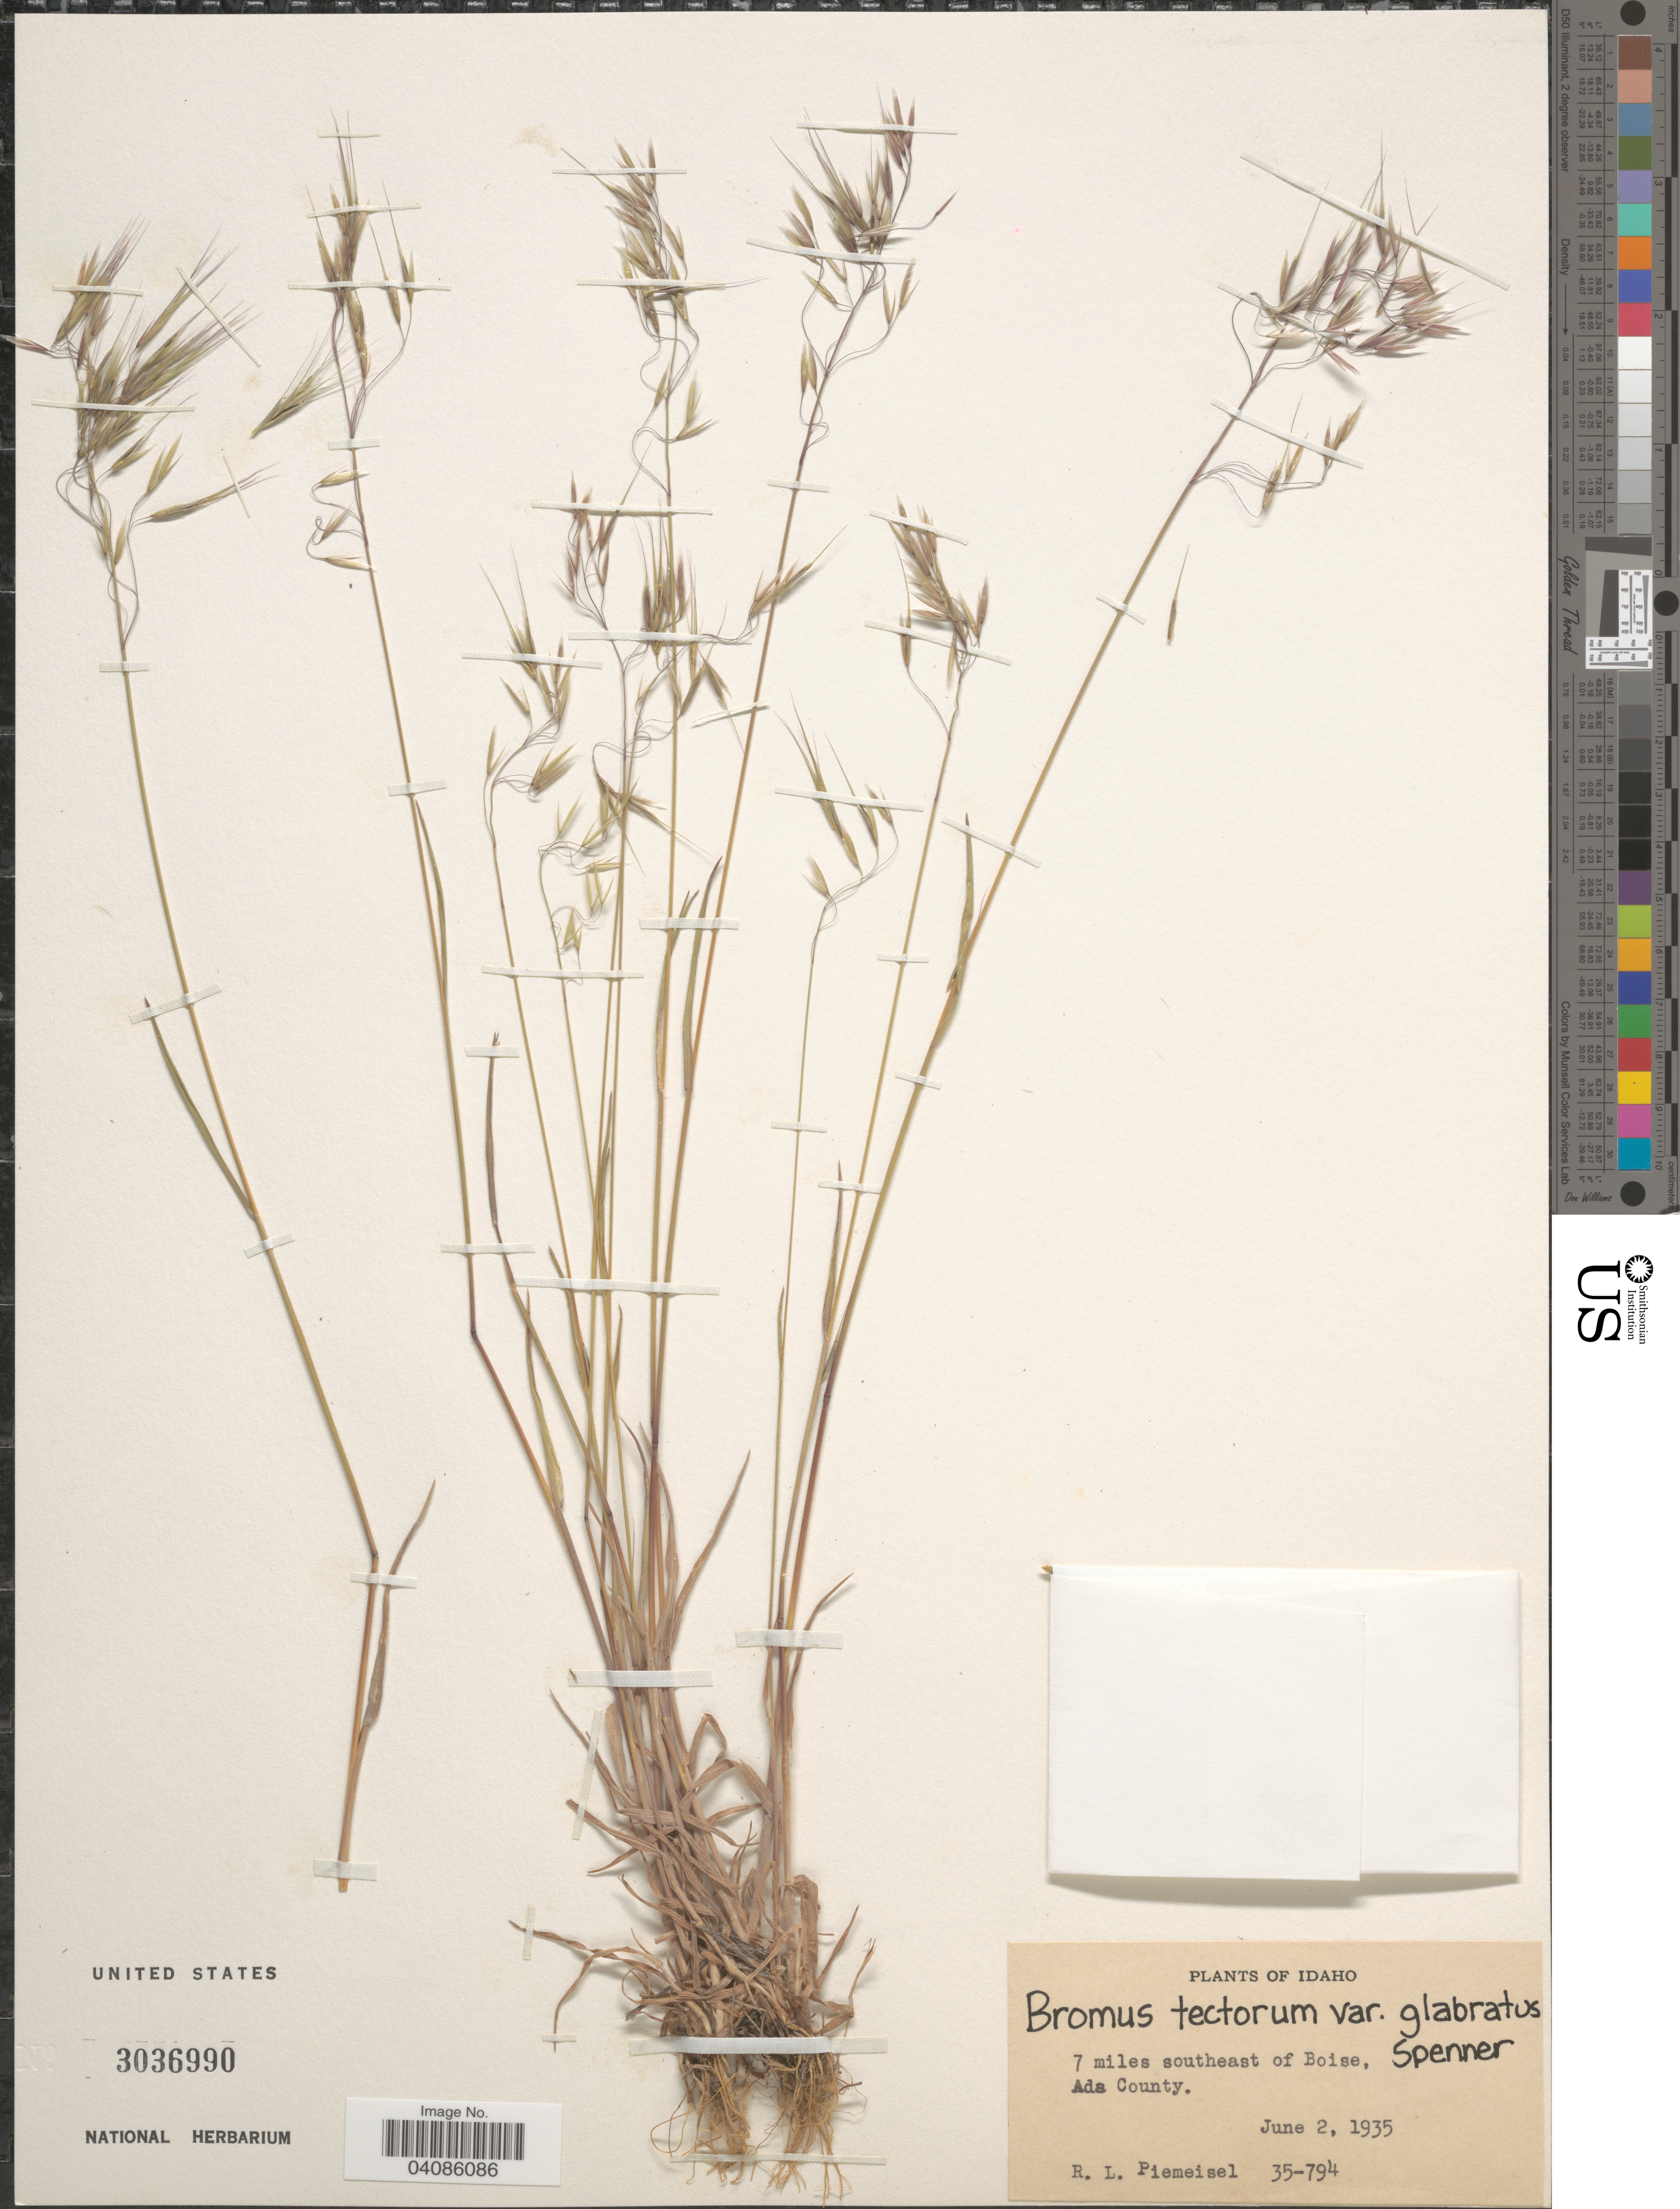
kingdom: Plantae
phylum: Tracheophyta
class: Liliopsida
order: Poales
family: Poaceae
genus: Bromus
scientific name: Bromus tectorum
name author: L.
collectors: R. L. Piemeisel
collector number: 35-794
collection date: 1935-06-02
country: United States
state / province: Idaho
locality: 7 miles southeast of Boise. Ada County.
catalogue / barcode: US 3036990